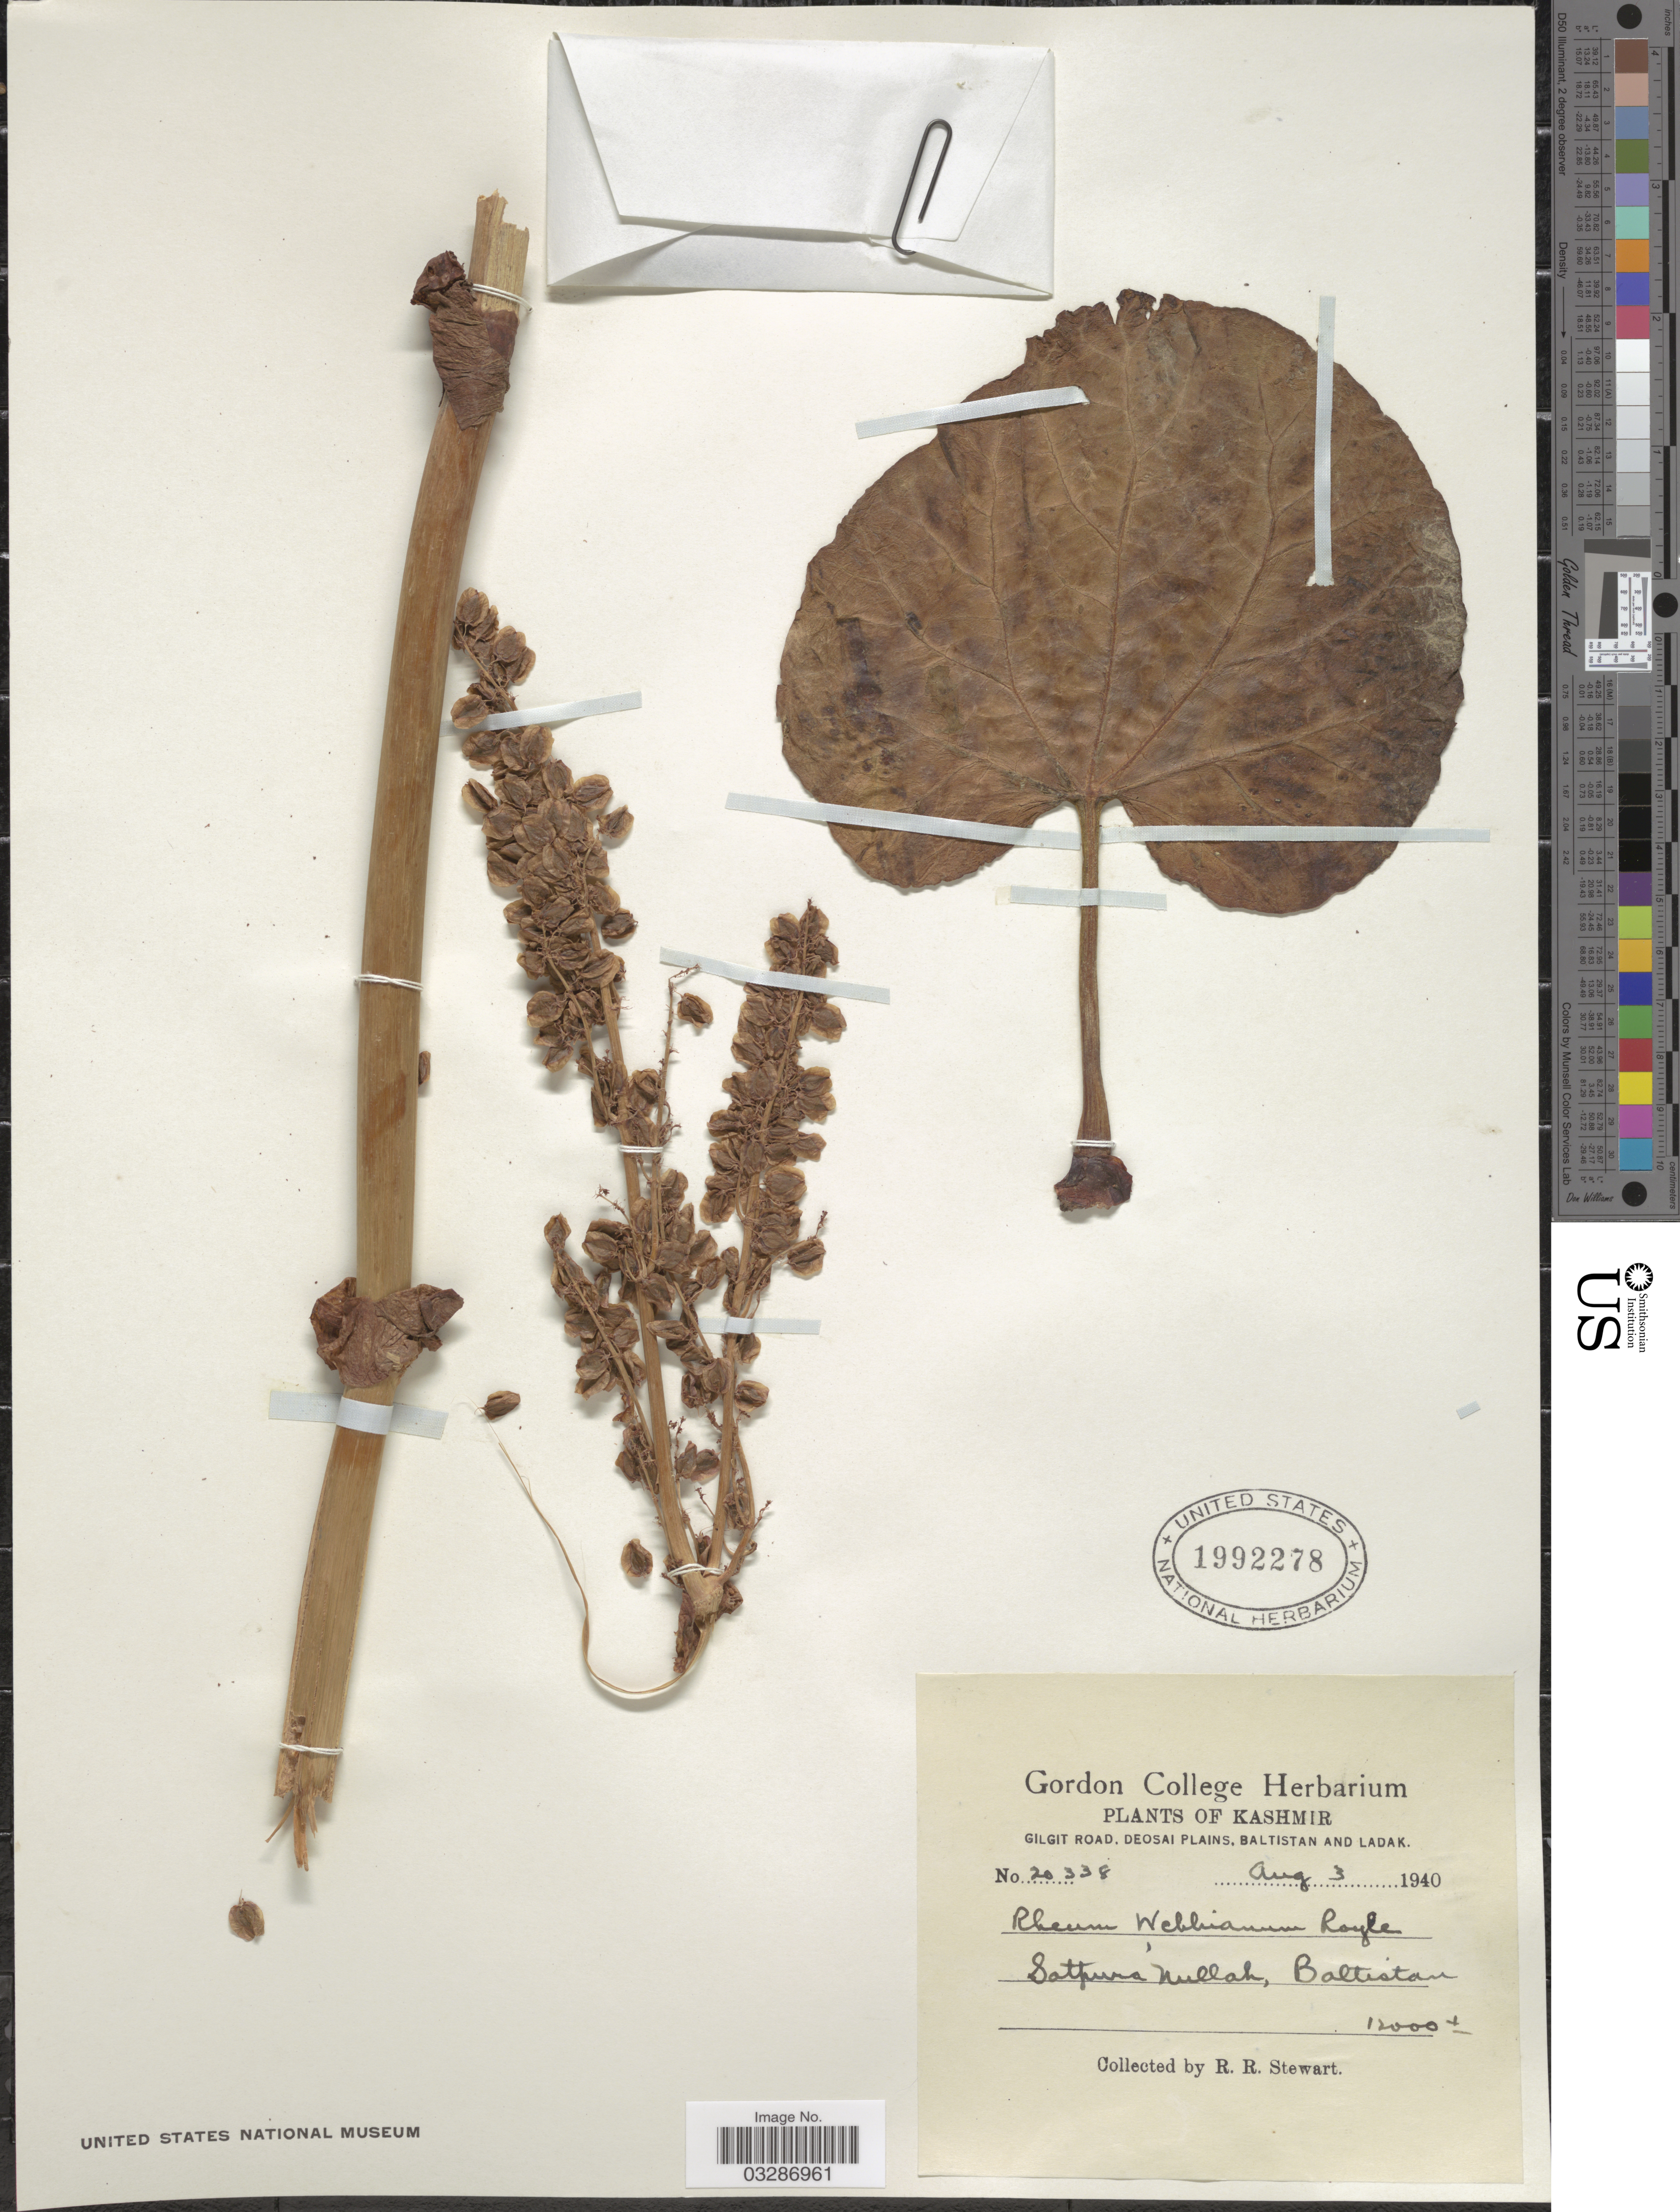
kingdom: Plantae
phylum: Tracheophyta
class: Magnoliopsida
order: Caryophyllales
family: Polygonaceae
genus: Rheum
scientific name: Rheum webbianum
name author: Royle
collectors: R. Stewart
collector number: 20338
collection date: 1940-08-03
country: Pakistan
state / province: Gilgit-Baltistan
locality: Kashmir. Gilgit Road. Deosai Plains, Baltistan and Ladak. Satpura Nullah, Baltistan.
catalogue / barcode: US 1992278